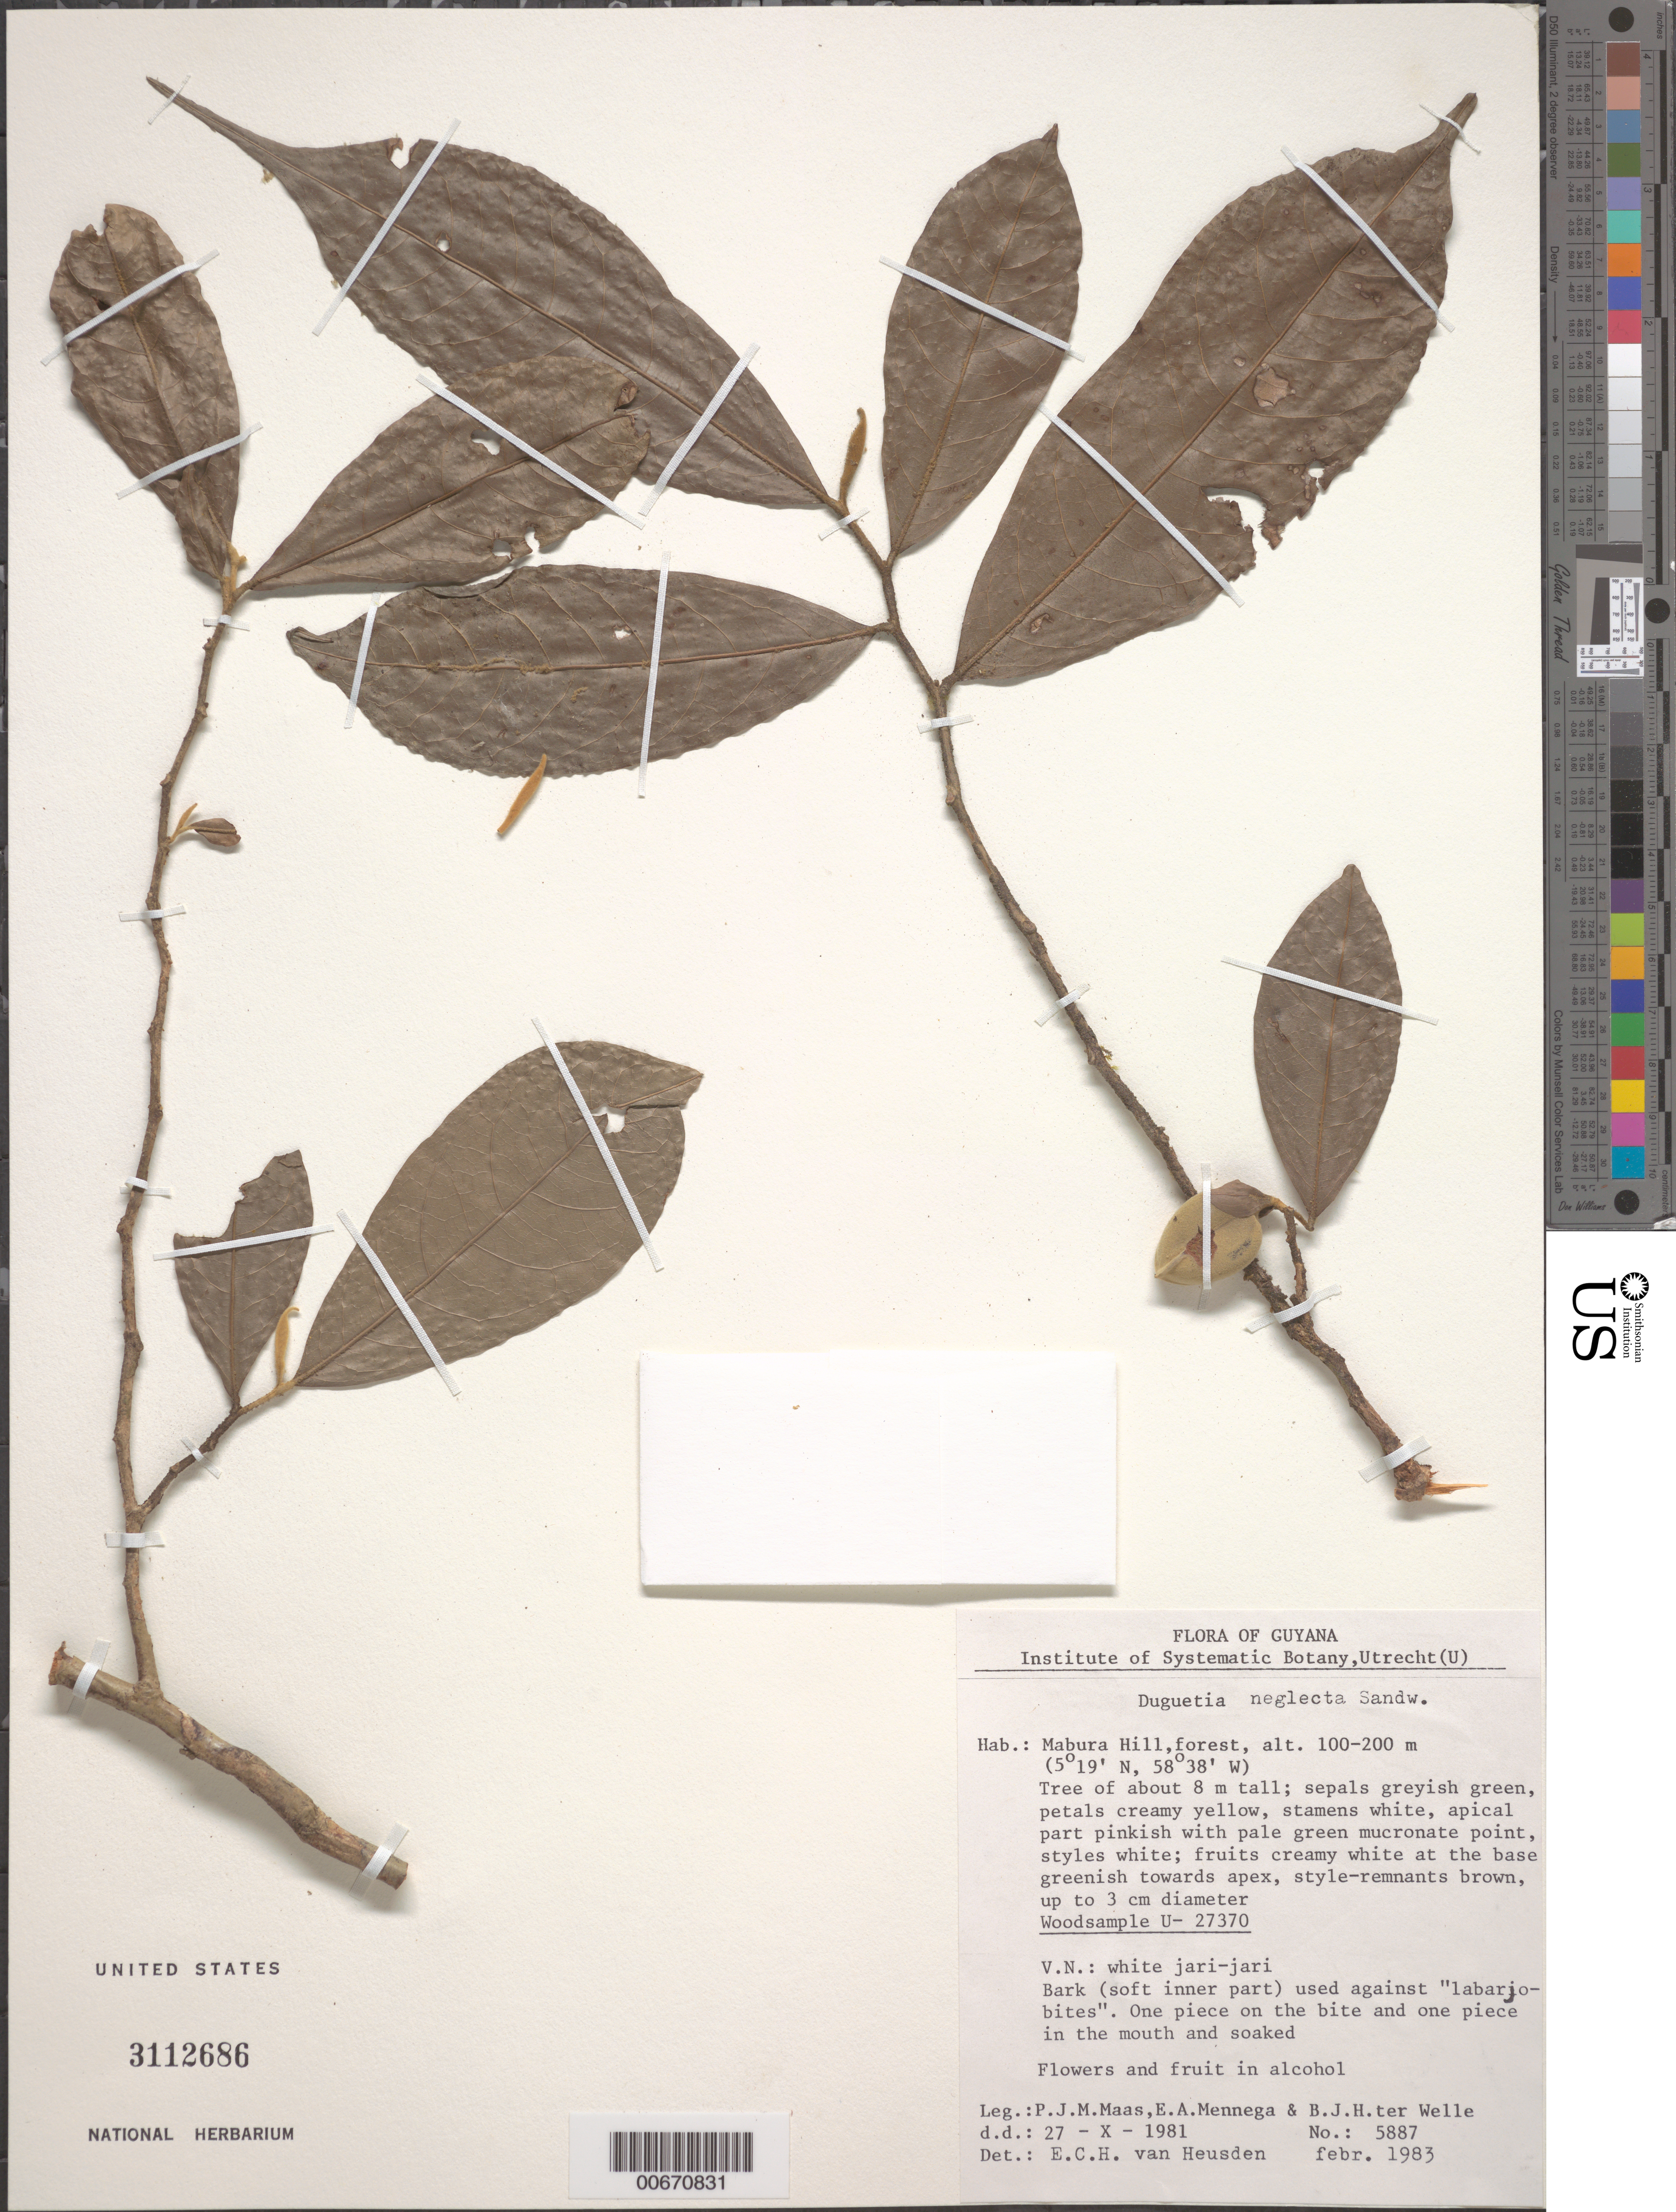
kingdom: Plantae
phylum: Tracheophyta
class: Magnoliopsida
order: Magnoliales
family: Annonaceae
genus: Duguetia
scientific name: Duguetia neglecta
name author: Sandwith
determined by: Heusden, E. C. H. van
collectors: P. Maas, E. A. Mennega, B. Welle & H. Groen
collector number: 5887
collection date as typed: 27-Oct-81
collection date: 1981-10-27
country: Guyana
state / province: U. Demerara-Berbice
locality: Mabura Hill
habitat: Forest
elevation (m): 100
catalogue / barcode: US 3112686